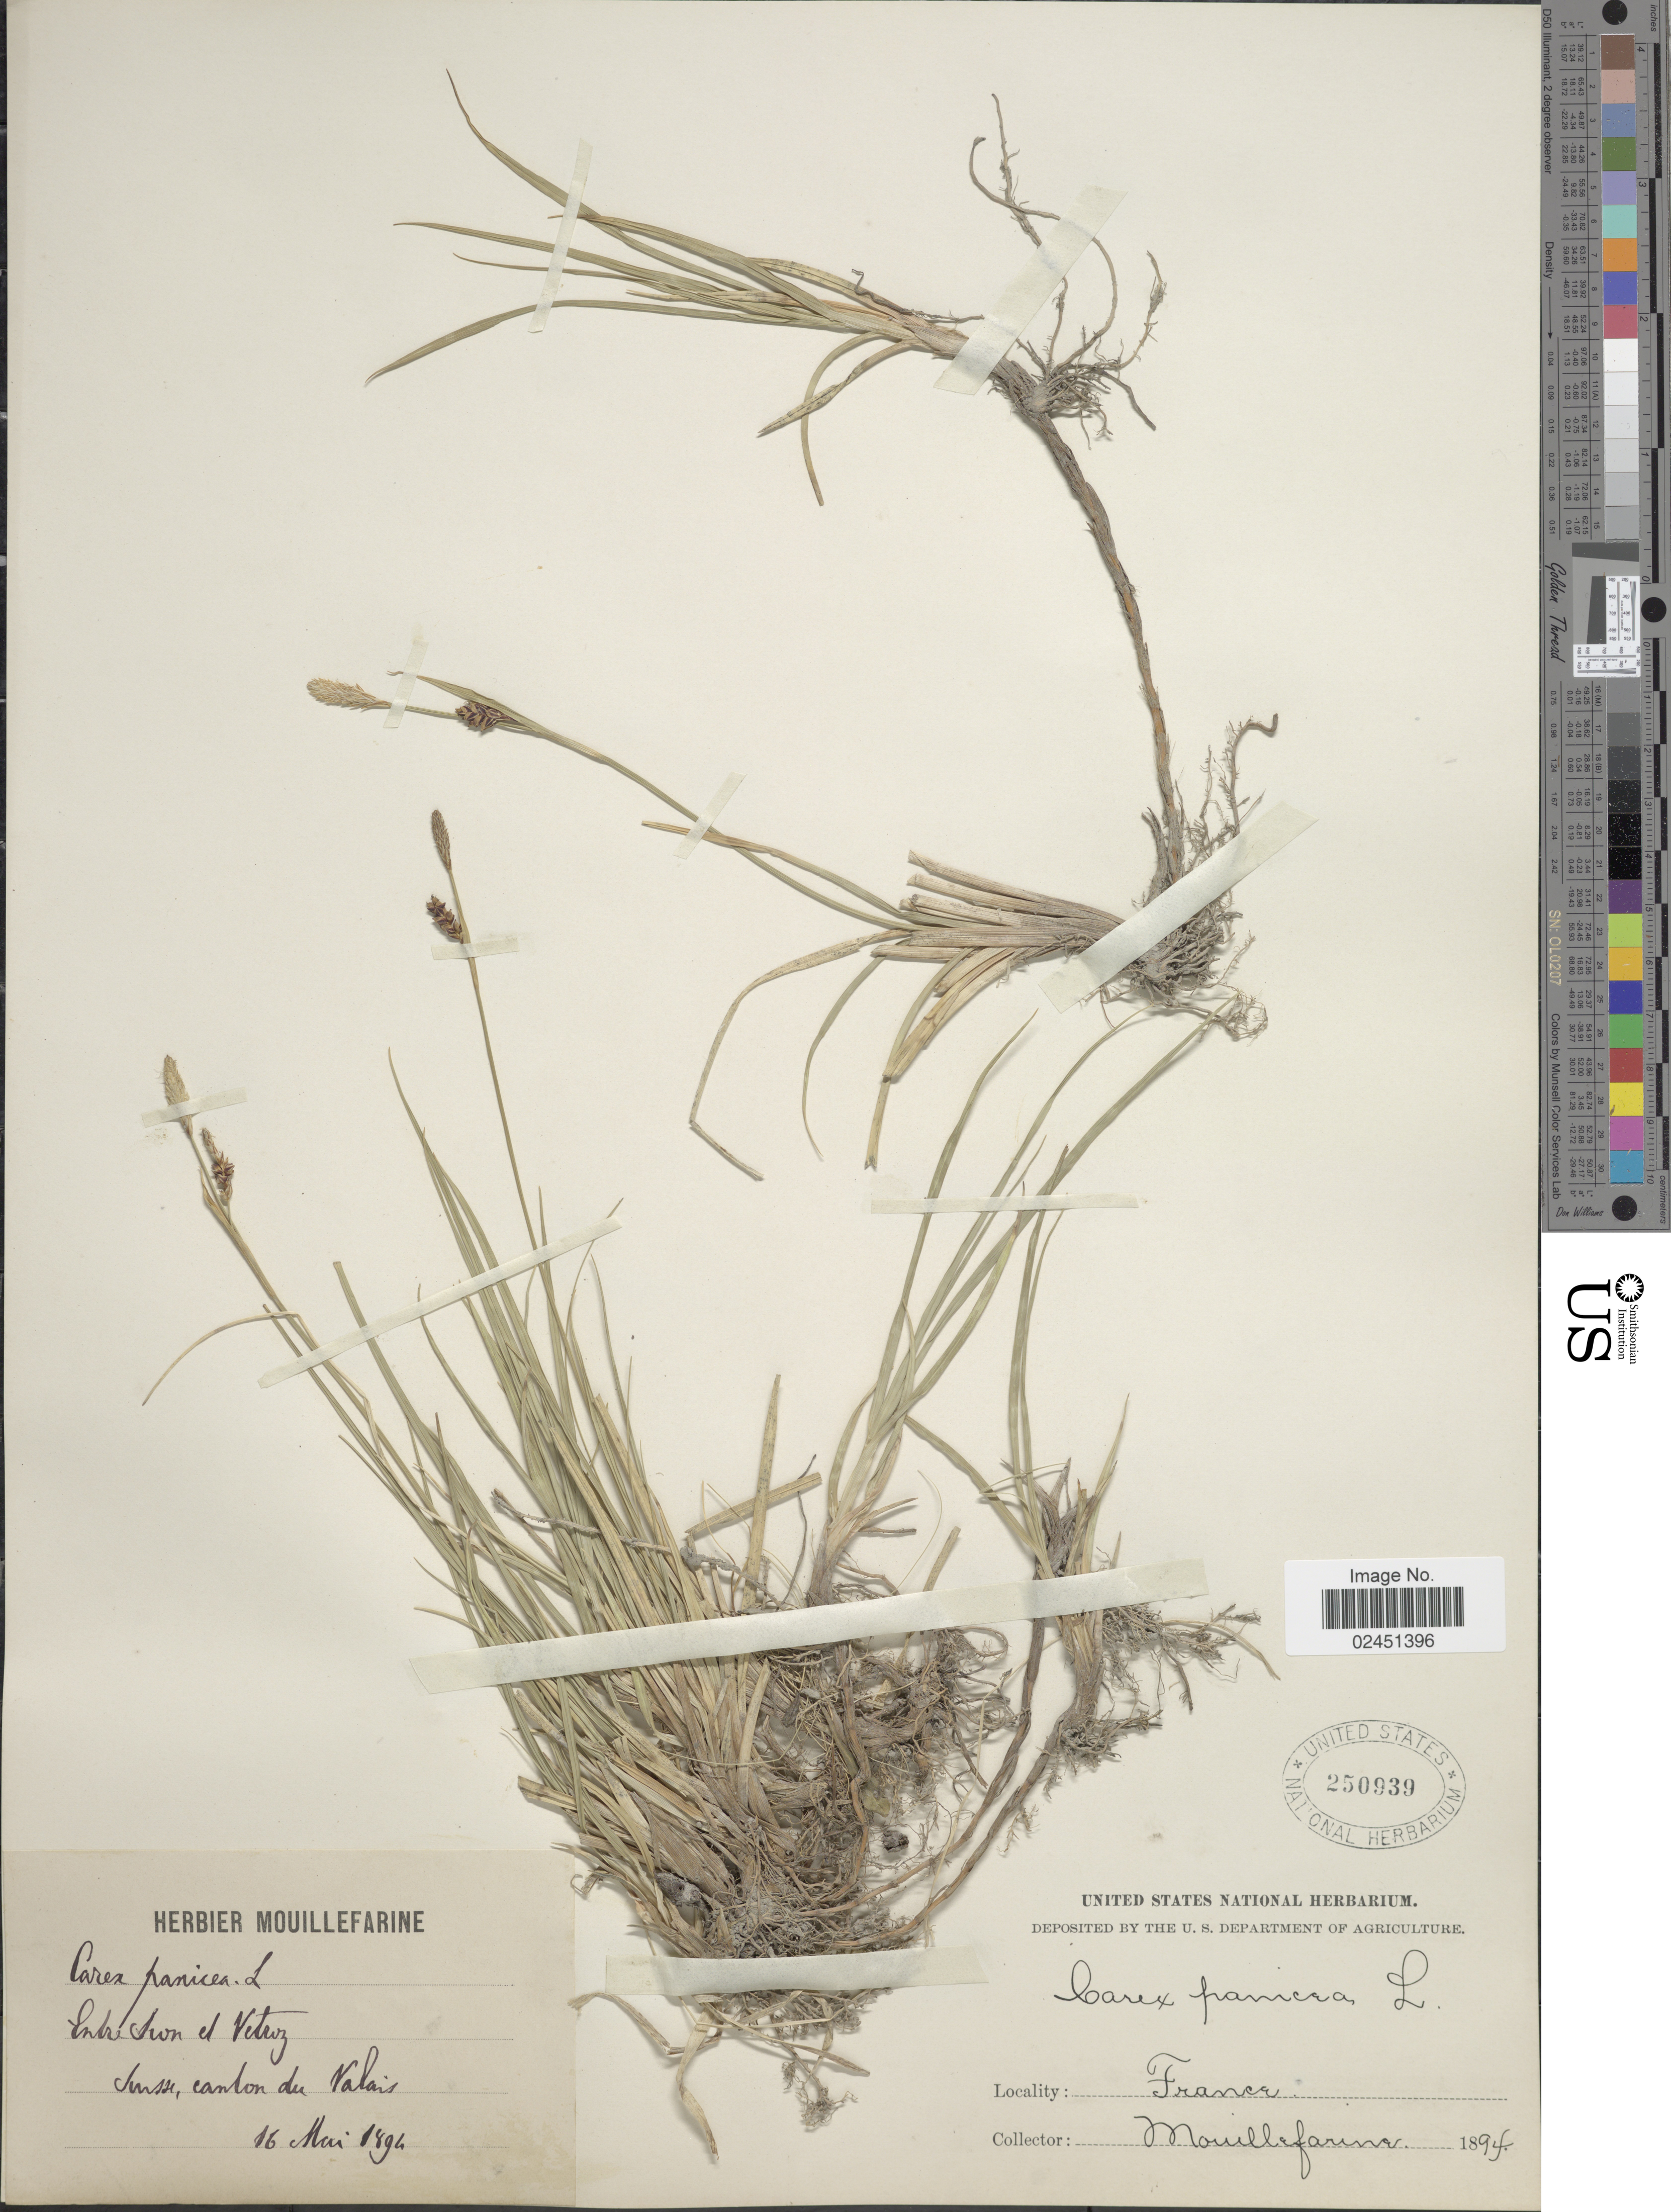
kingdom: Plantae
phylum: Tracheophyta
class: Liliopsida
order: Poales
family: Cyperaceae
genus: Carex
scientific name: Carex panicea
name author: L.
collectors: A. Mouillefarine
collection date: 1894-05-16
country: Switzerland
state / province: Valais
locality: Suisse, canton du Valais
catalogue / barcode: US 250939